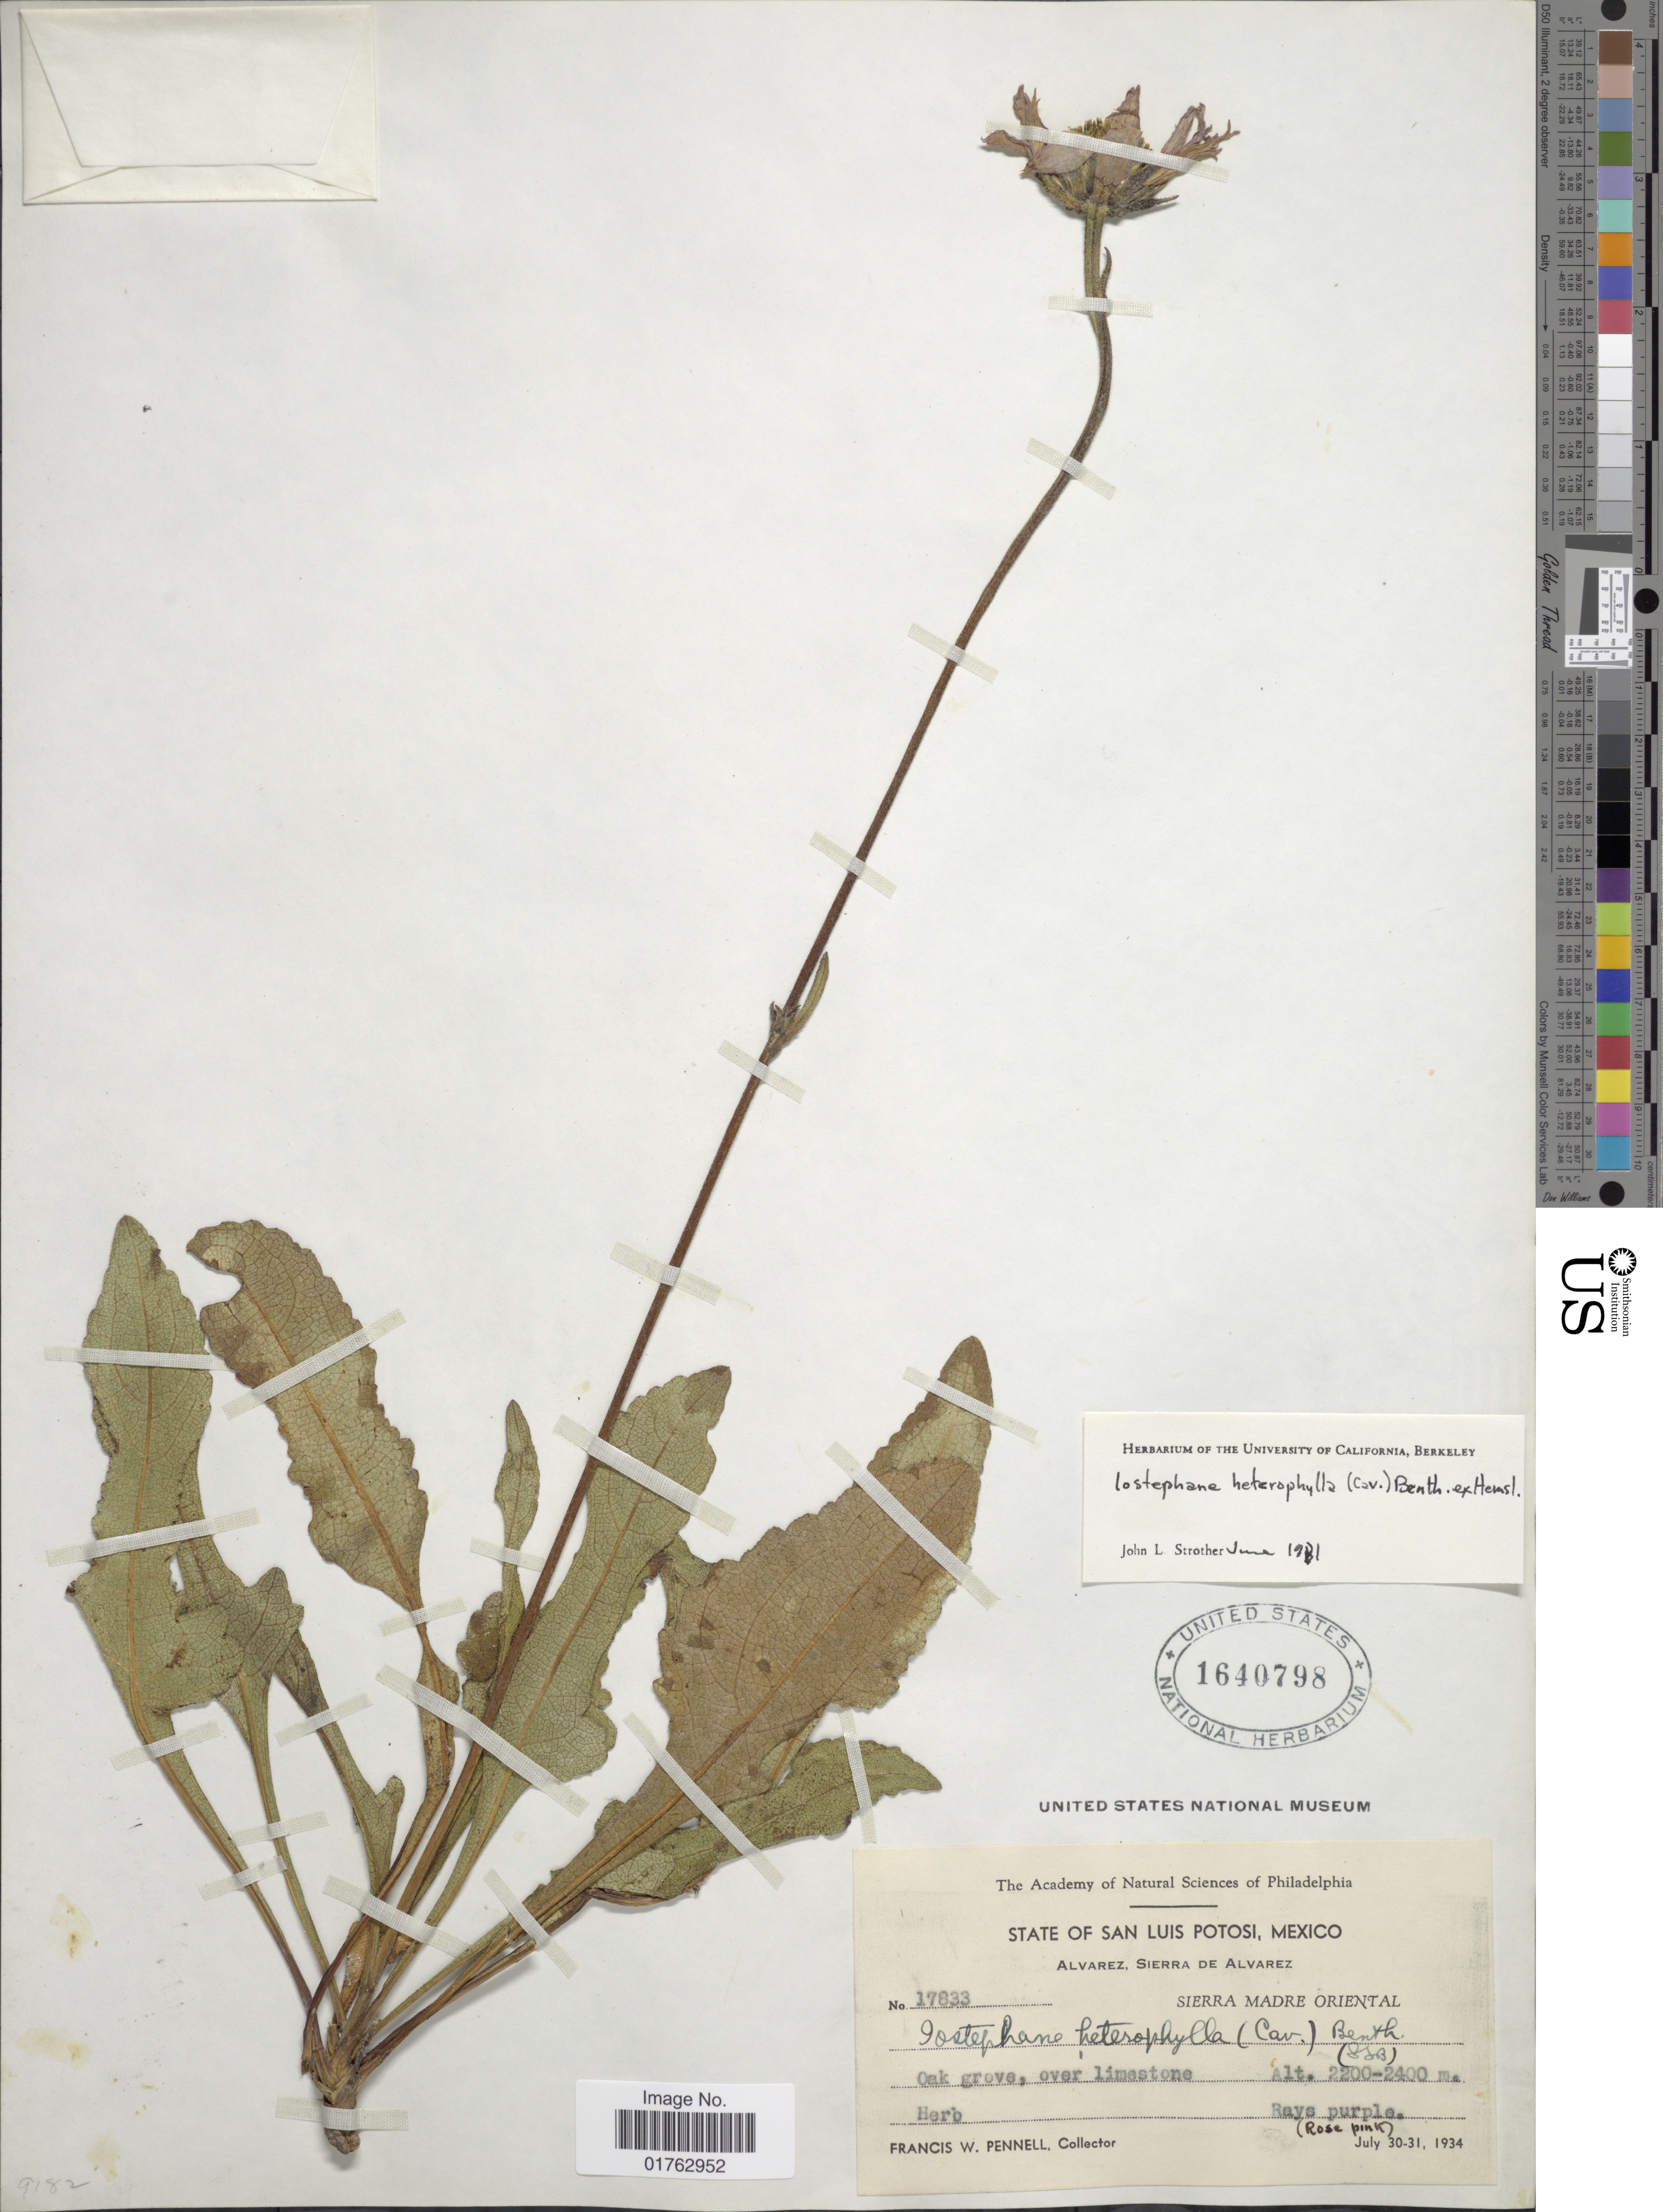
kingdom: Plantae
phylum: Tracheophyta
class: Magnoliopsida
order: Asterales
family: Asteraceae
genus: Iostephane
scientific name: Iostephane heterophylla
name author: (Cav.) Benth. ex Hemsl.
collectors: F. W. Pennell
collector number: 17833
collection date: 1934-07-30/1934-07-31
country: Mexico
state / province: San Luis Potosí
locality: Alvarez, Sierra de Alvarez, Sierra Madre Oriental, Oak groves, over limestone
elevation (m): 2200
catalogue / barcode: US 1640798